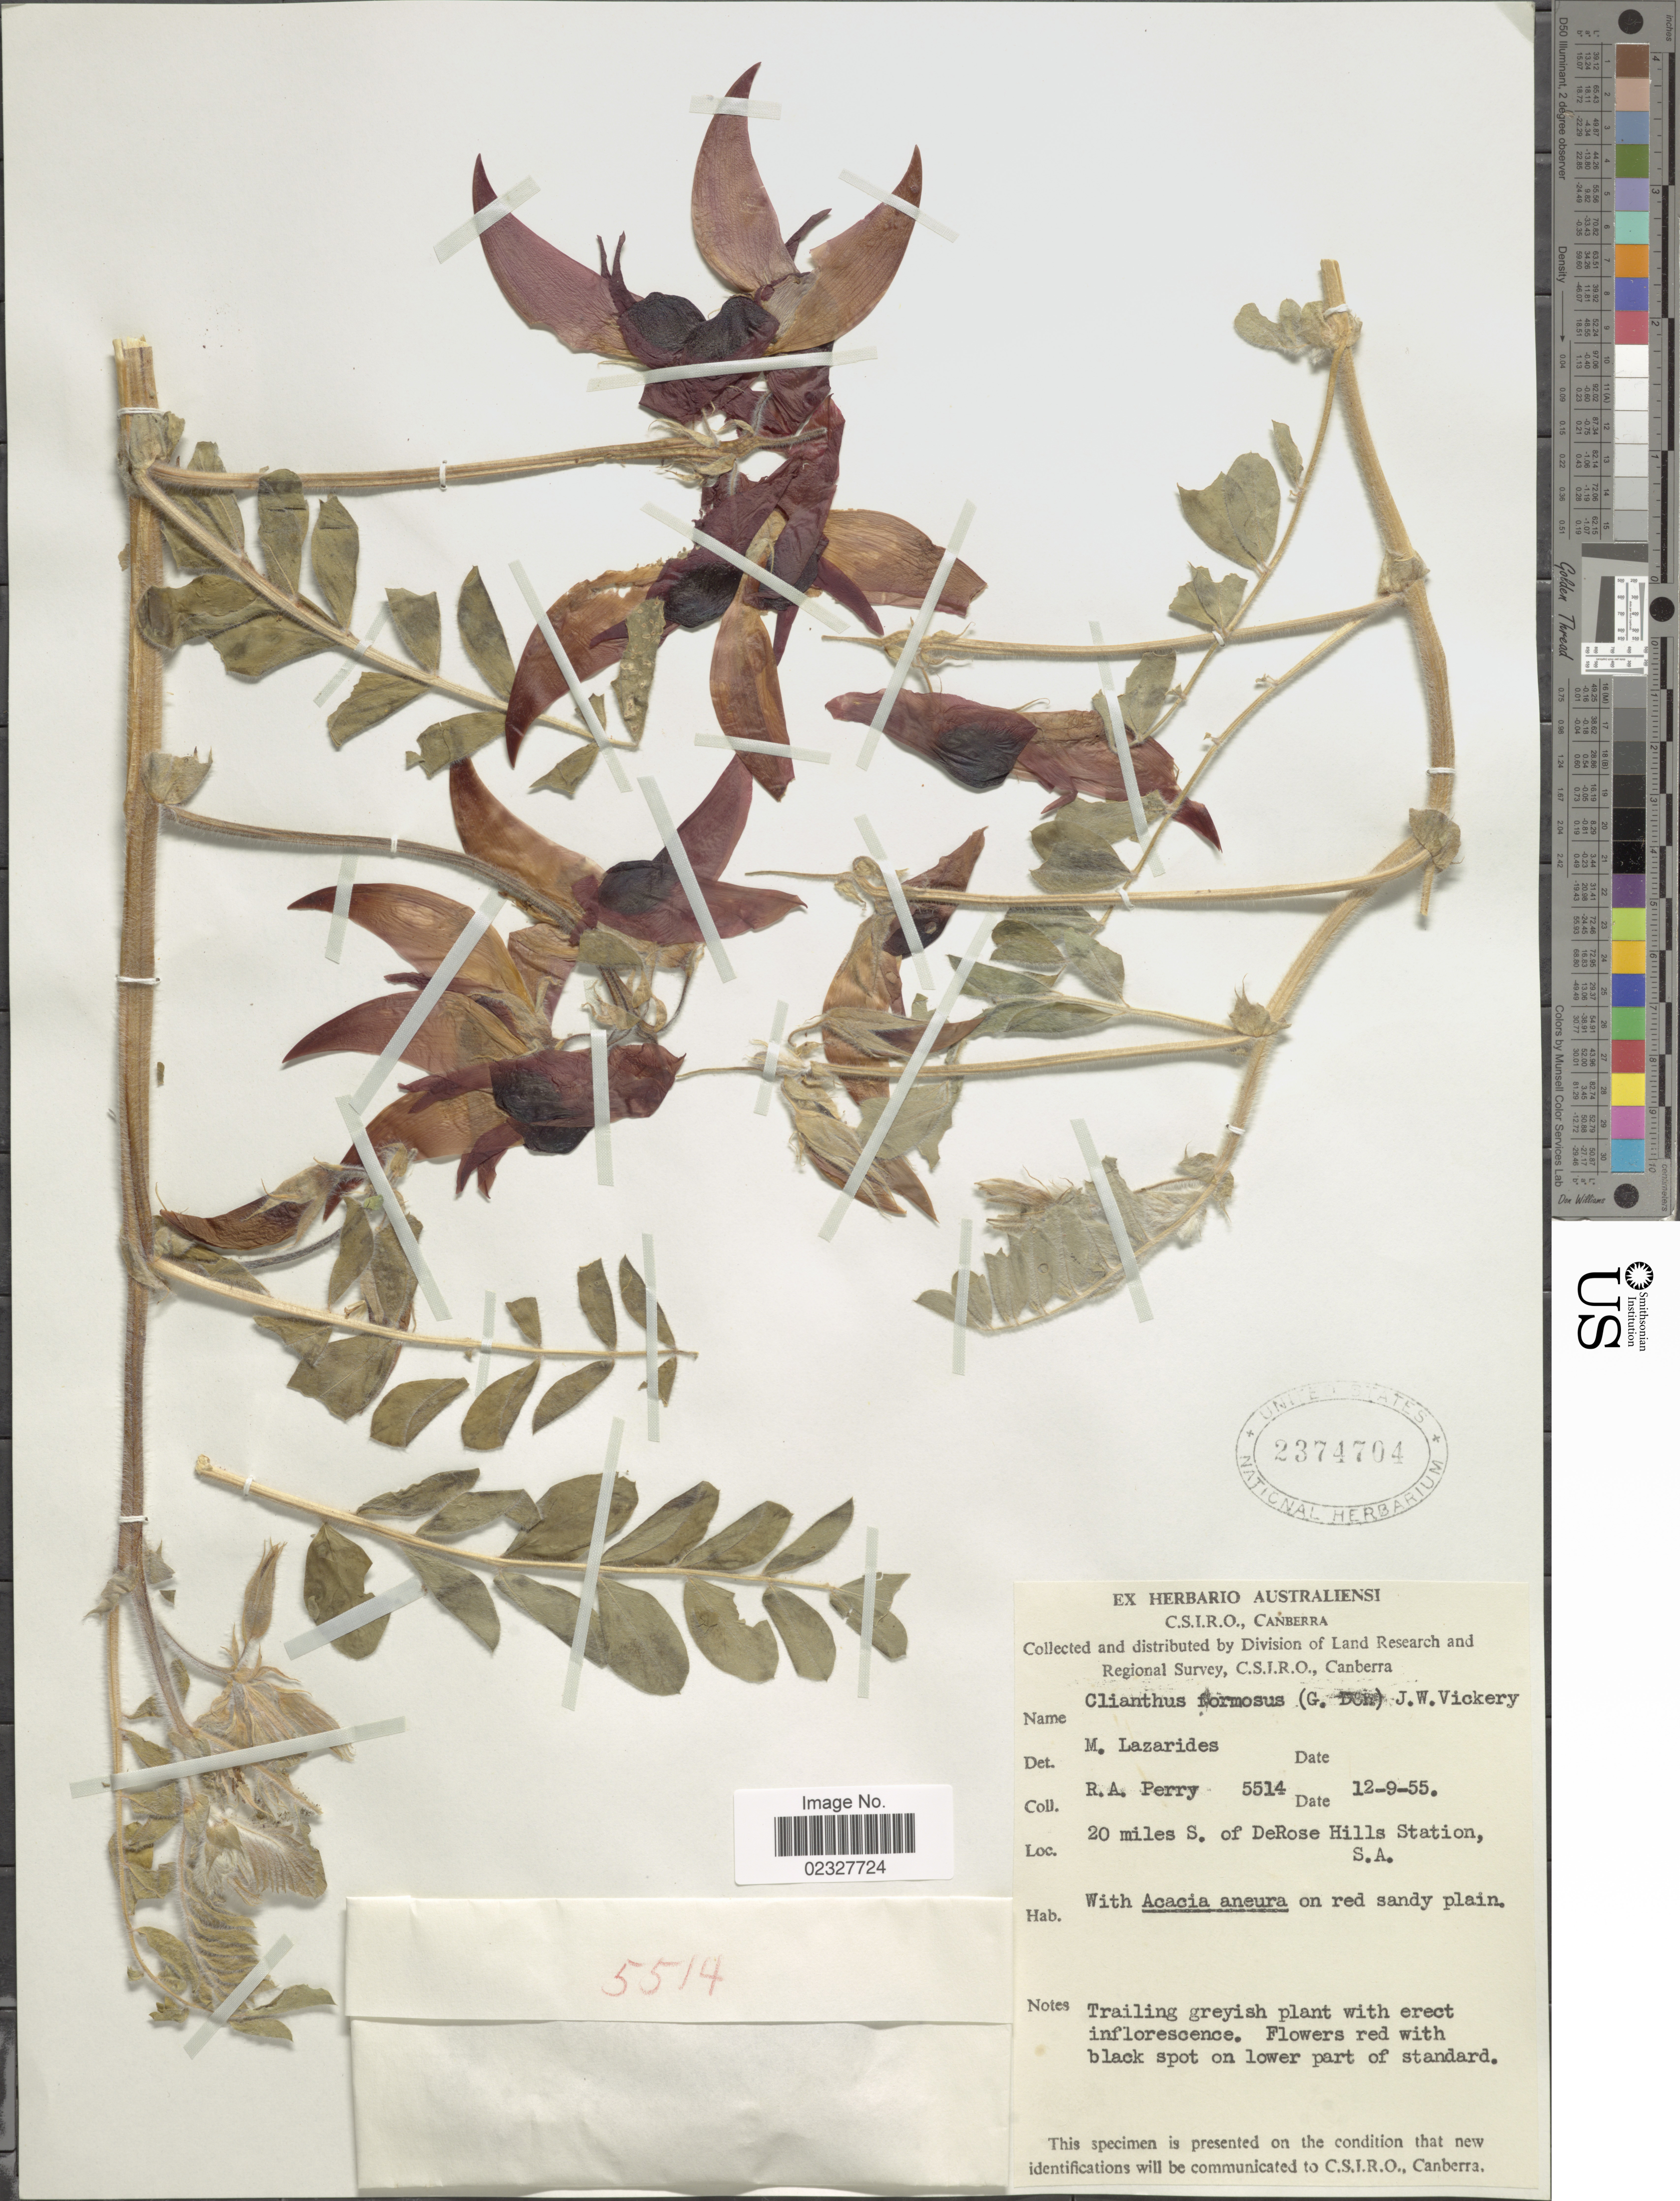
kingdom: Plantae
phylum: Tracheophyta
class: Magnoliopsida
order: Fabales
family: Fabaceae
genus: Clianthus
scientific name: Clianthus formosus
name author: (G. Don) Ford & Vickery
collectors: Perry, R. A.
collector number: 5514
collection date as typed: Transcribed d/m/y: 12/9/55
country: Australia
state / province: South Australia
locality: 20 miles S. of DeRose Hills Station S.A.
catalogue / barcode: US 23774704